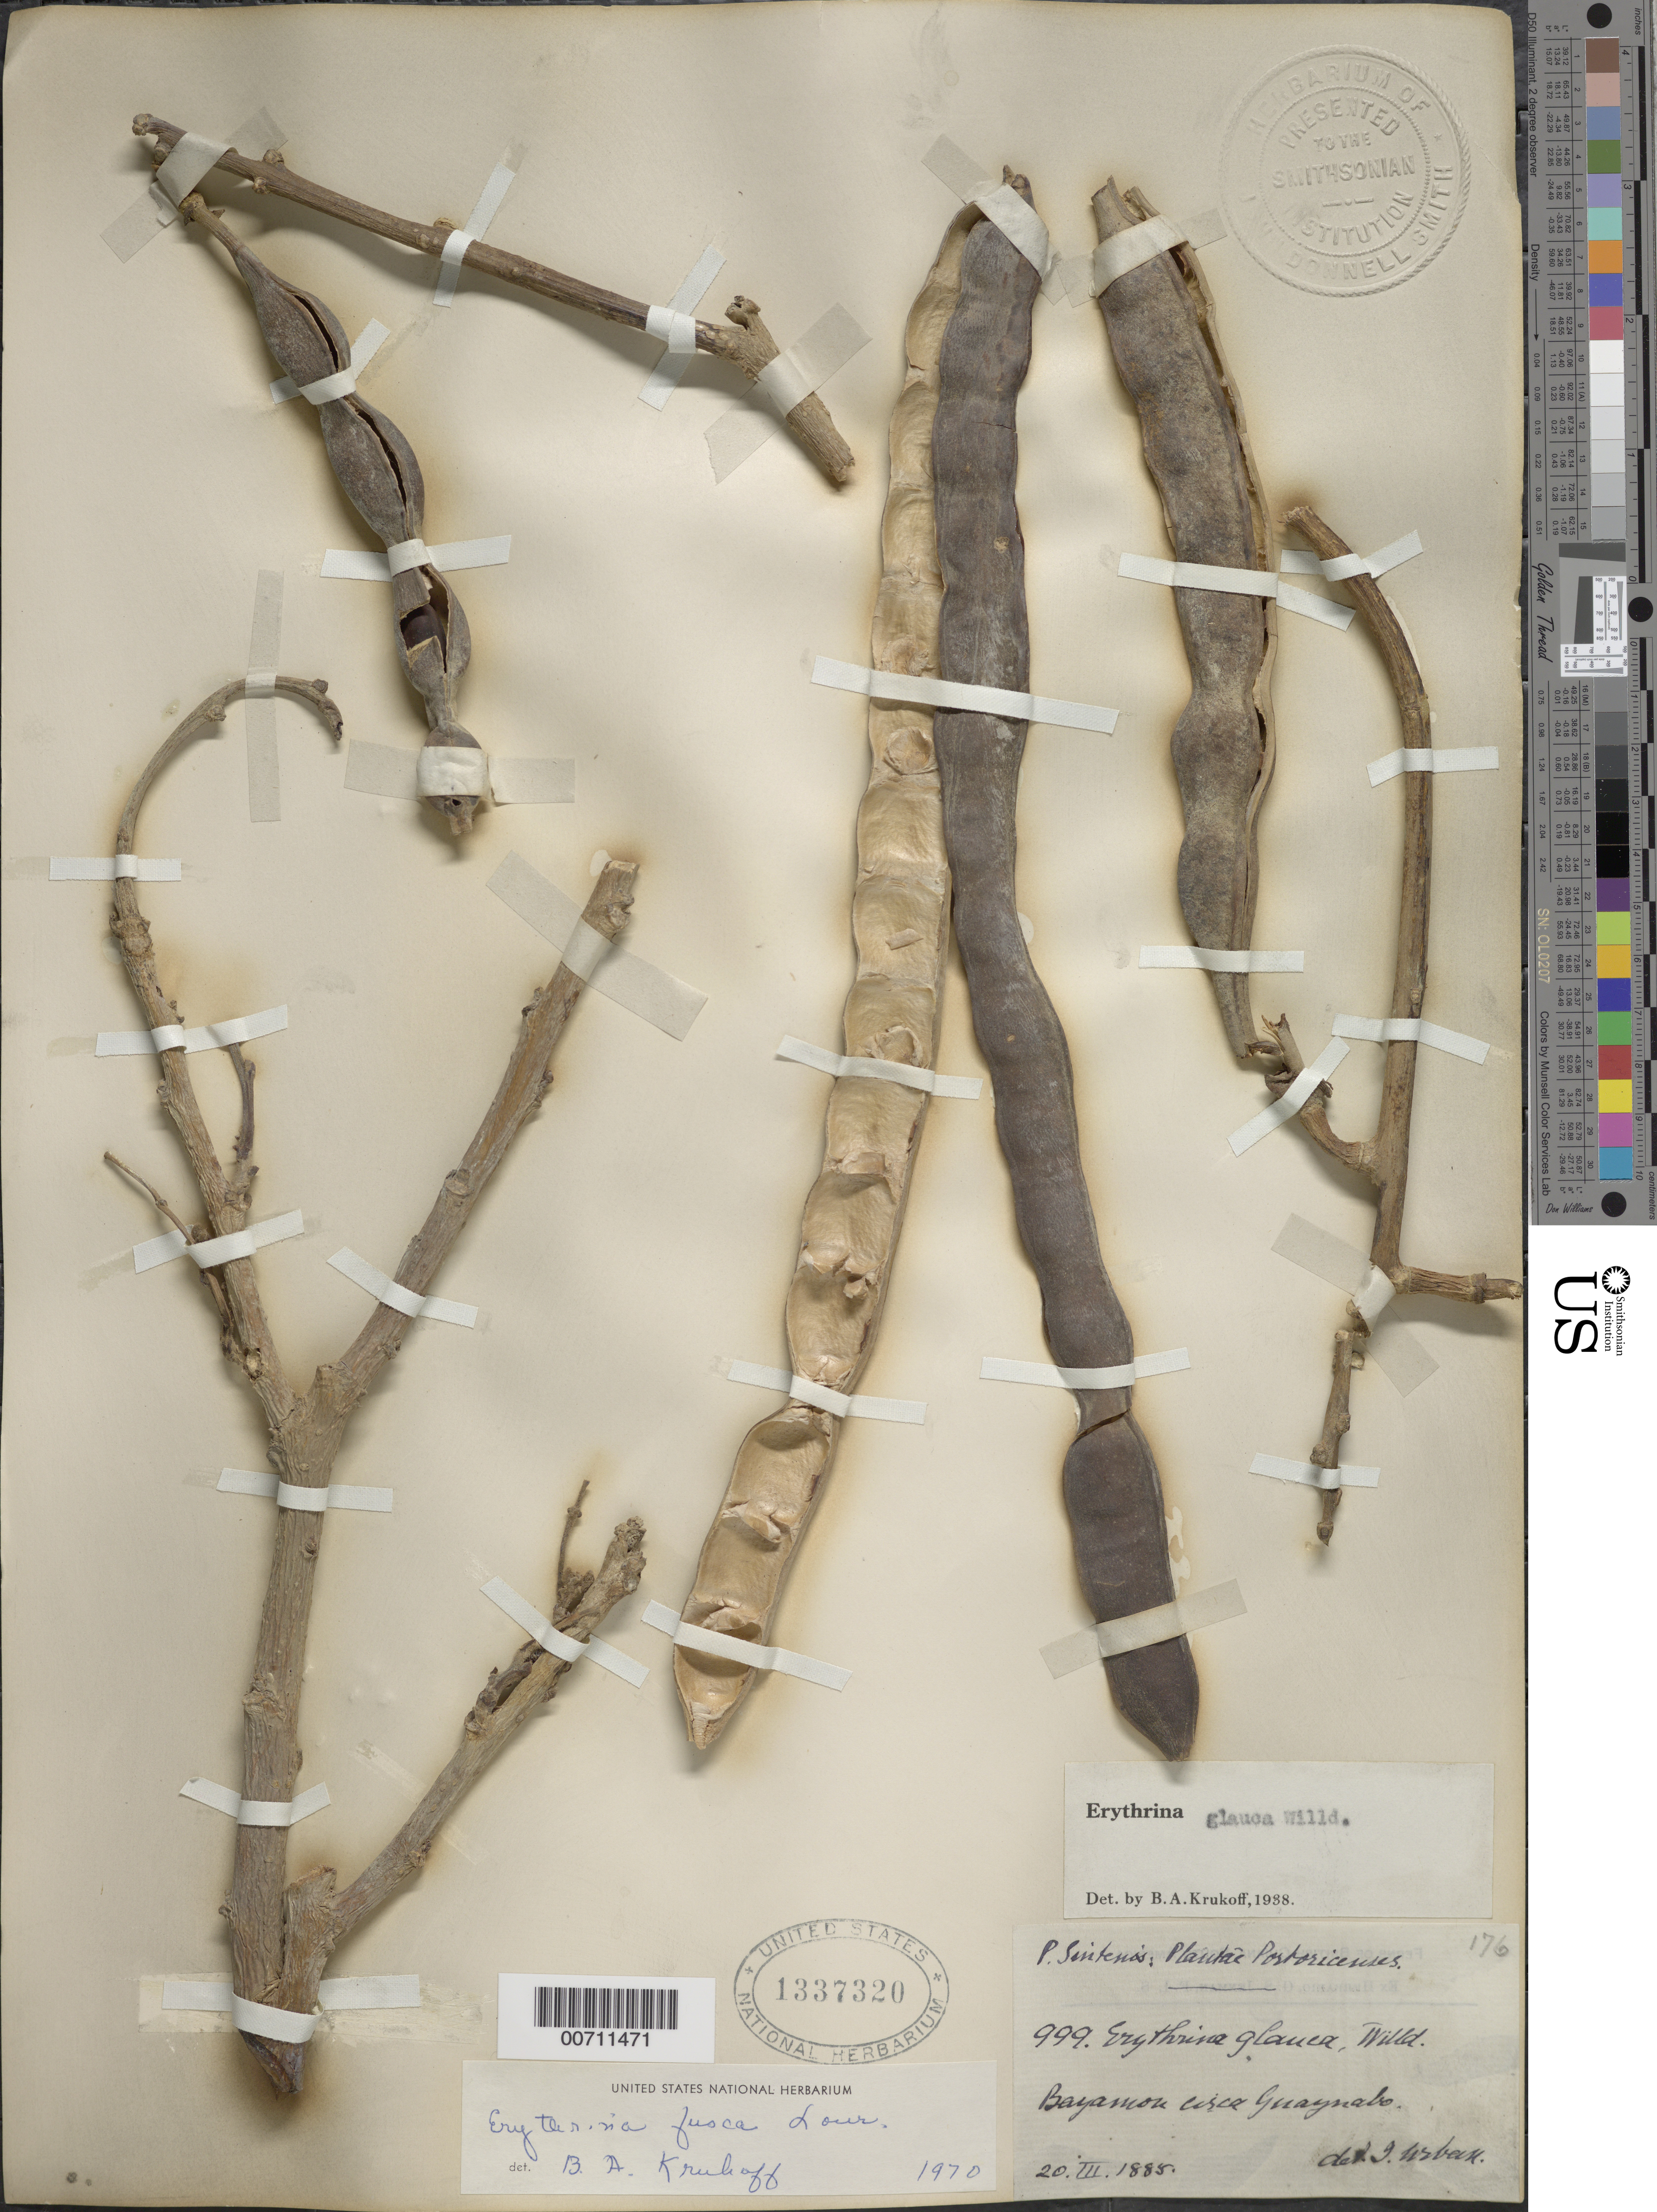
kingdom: Plantae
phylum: Tracheophyta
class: Magnoliopsida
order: Fabales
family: Fabaceae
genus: Erythrina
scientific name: Erythrina fusca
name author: Lour.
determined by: Krukoff, B. A.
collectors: P. Sintenis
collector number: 999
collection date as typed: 20 Mar 1885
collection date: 1885-03-20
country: Puerto Rico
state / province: Bayamon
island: Greater Antilles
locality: Circa Guaynabo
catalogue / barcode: US 1337320